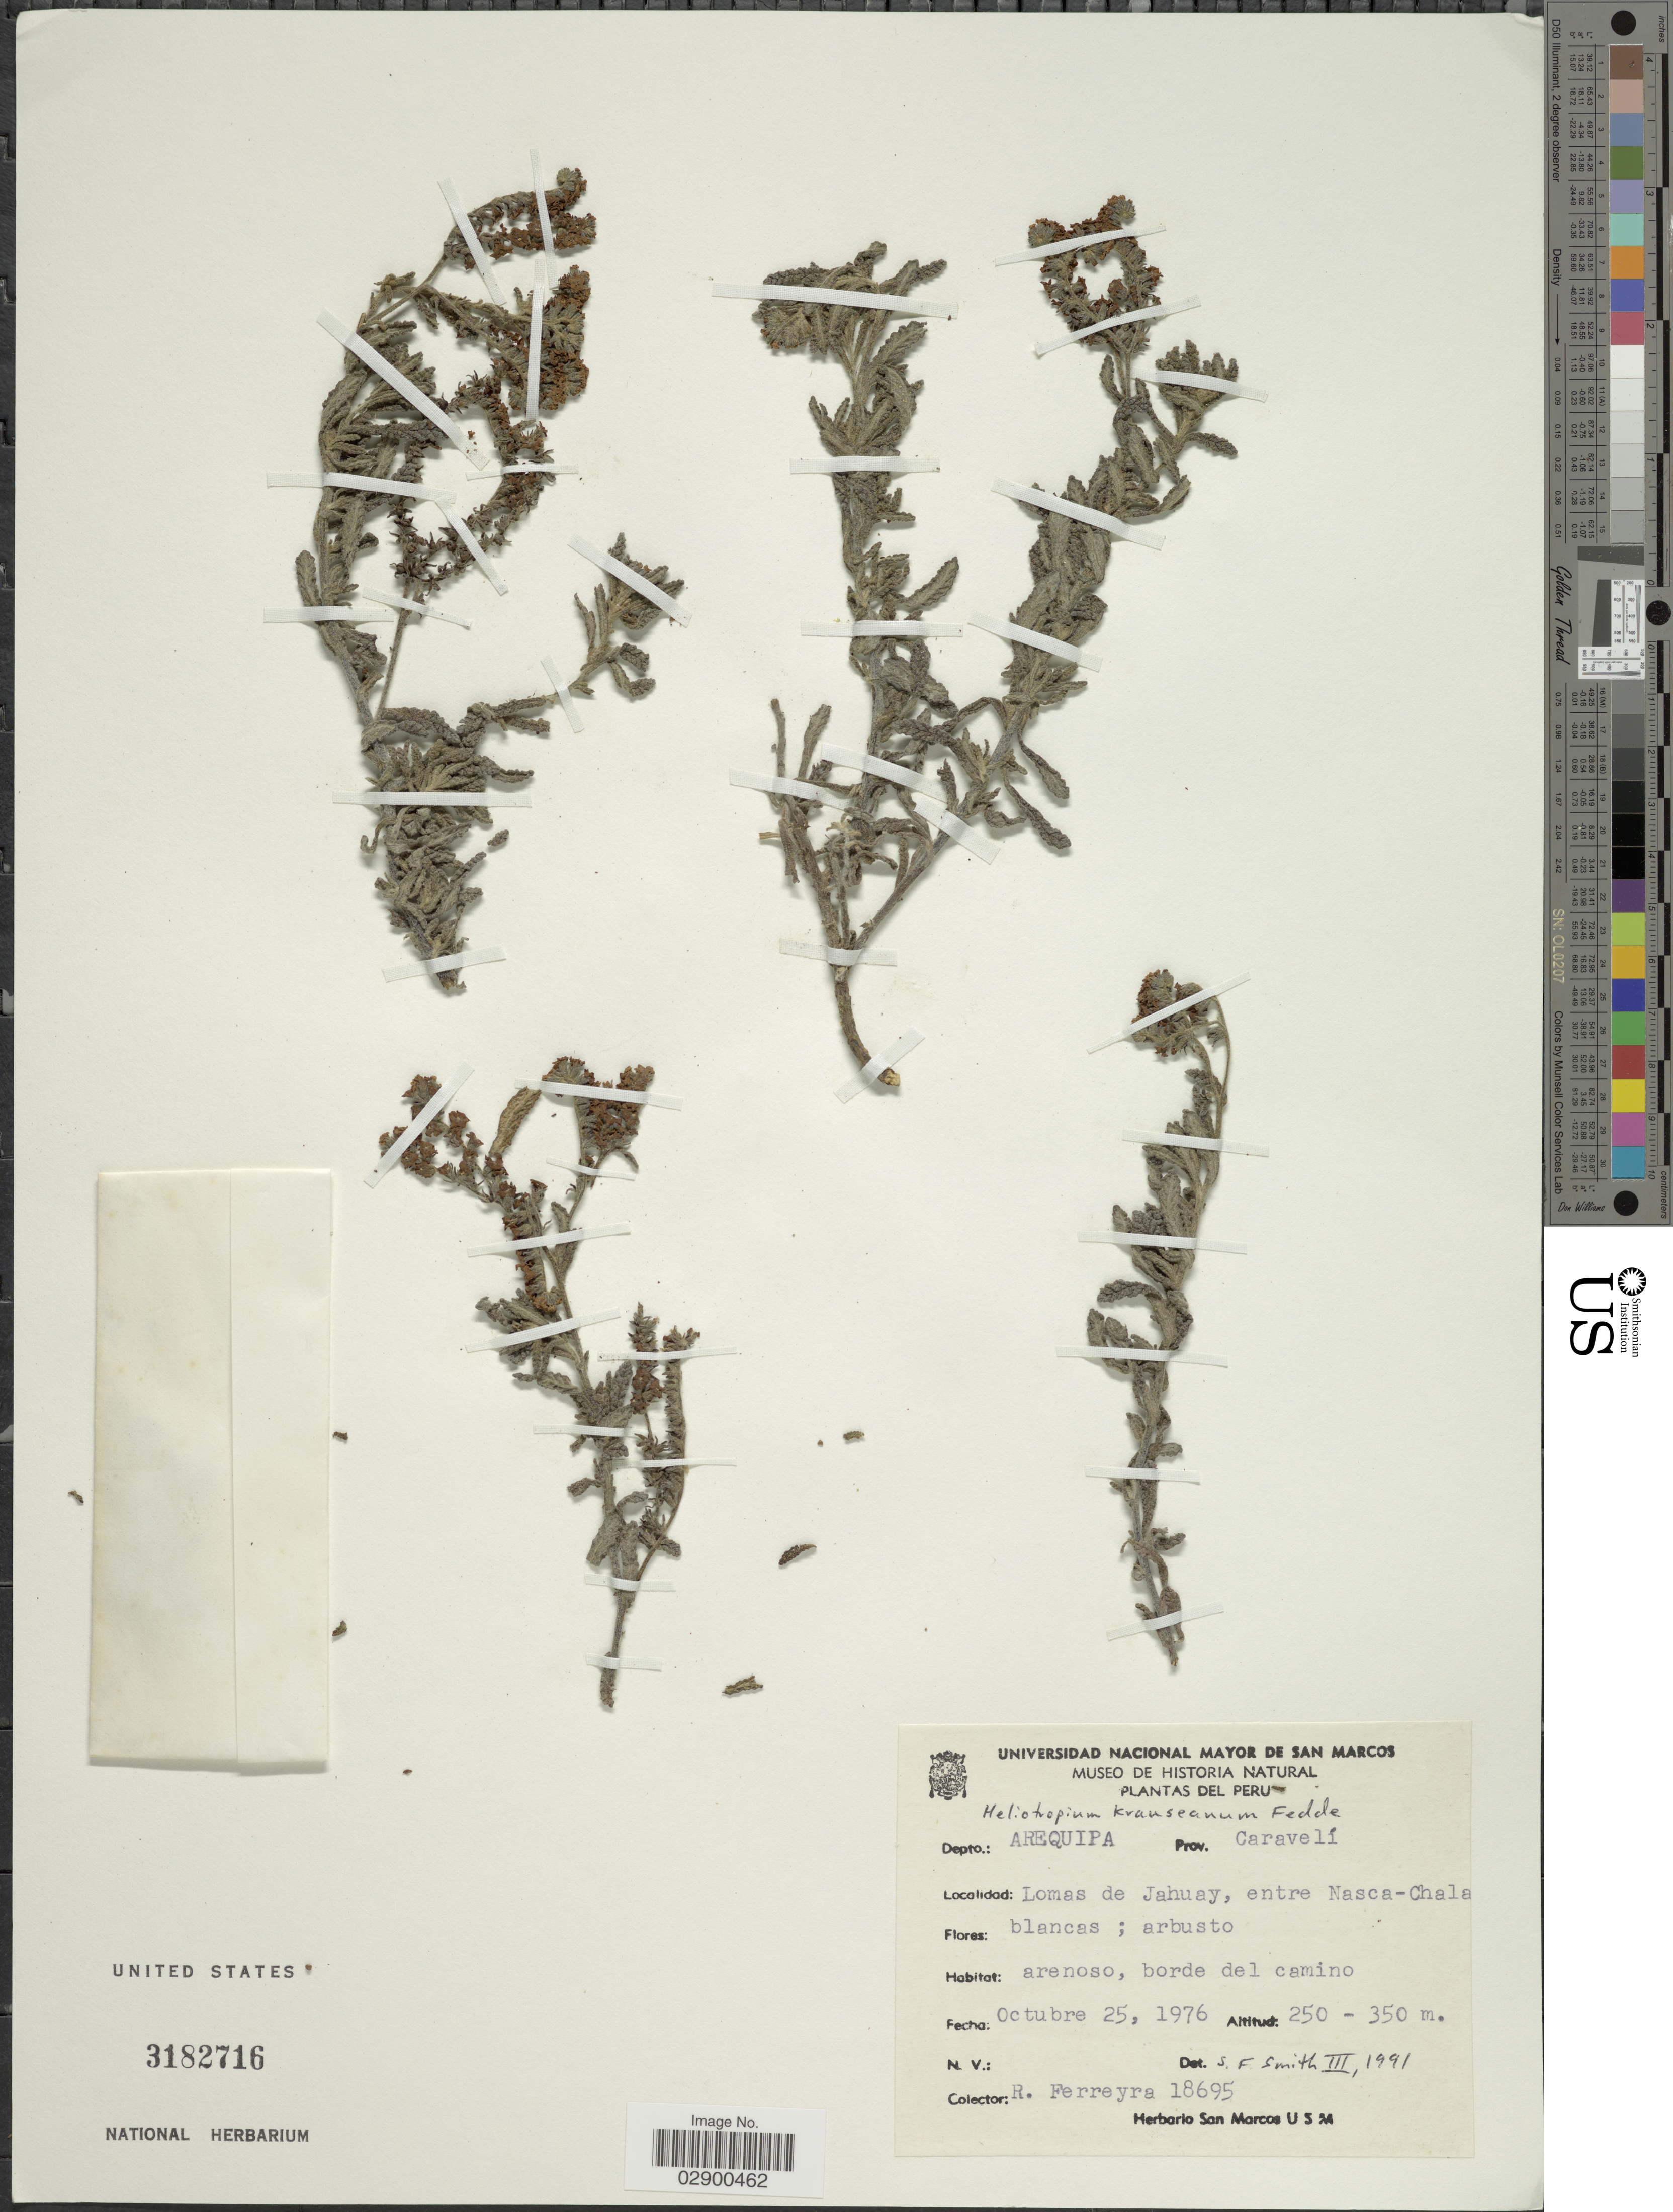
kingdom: Plantae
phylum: Tracheophyta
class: Magnoliopsida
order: Boraginales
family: Heliotropiaceae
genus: Heliotropium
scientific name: Heliotropium krauseanum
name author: Fedde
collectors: R. A. Ferreyra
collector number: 18695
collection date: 1976-10-25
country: Peru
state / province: Arequipa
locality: Depto. Arequipa, Prov. Caraveli, Lomas de Jahuay, entre Nasca-Chala.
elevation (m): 250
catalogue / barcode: US 3182716